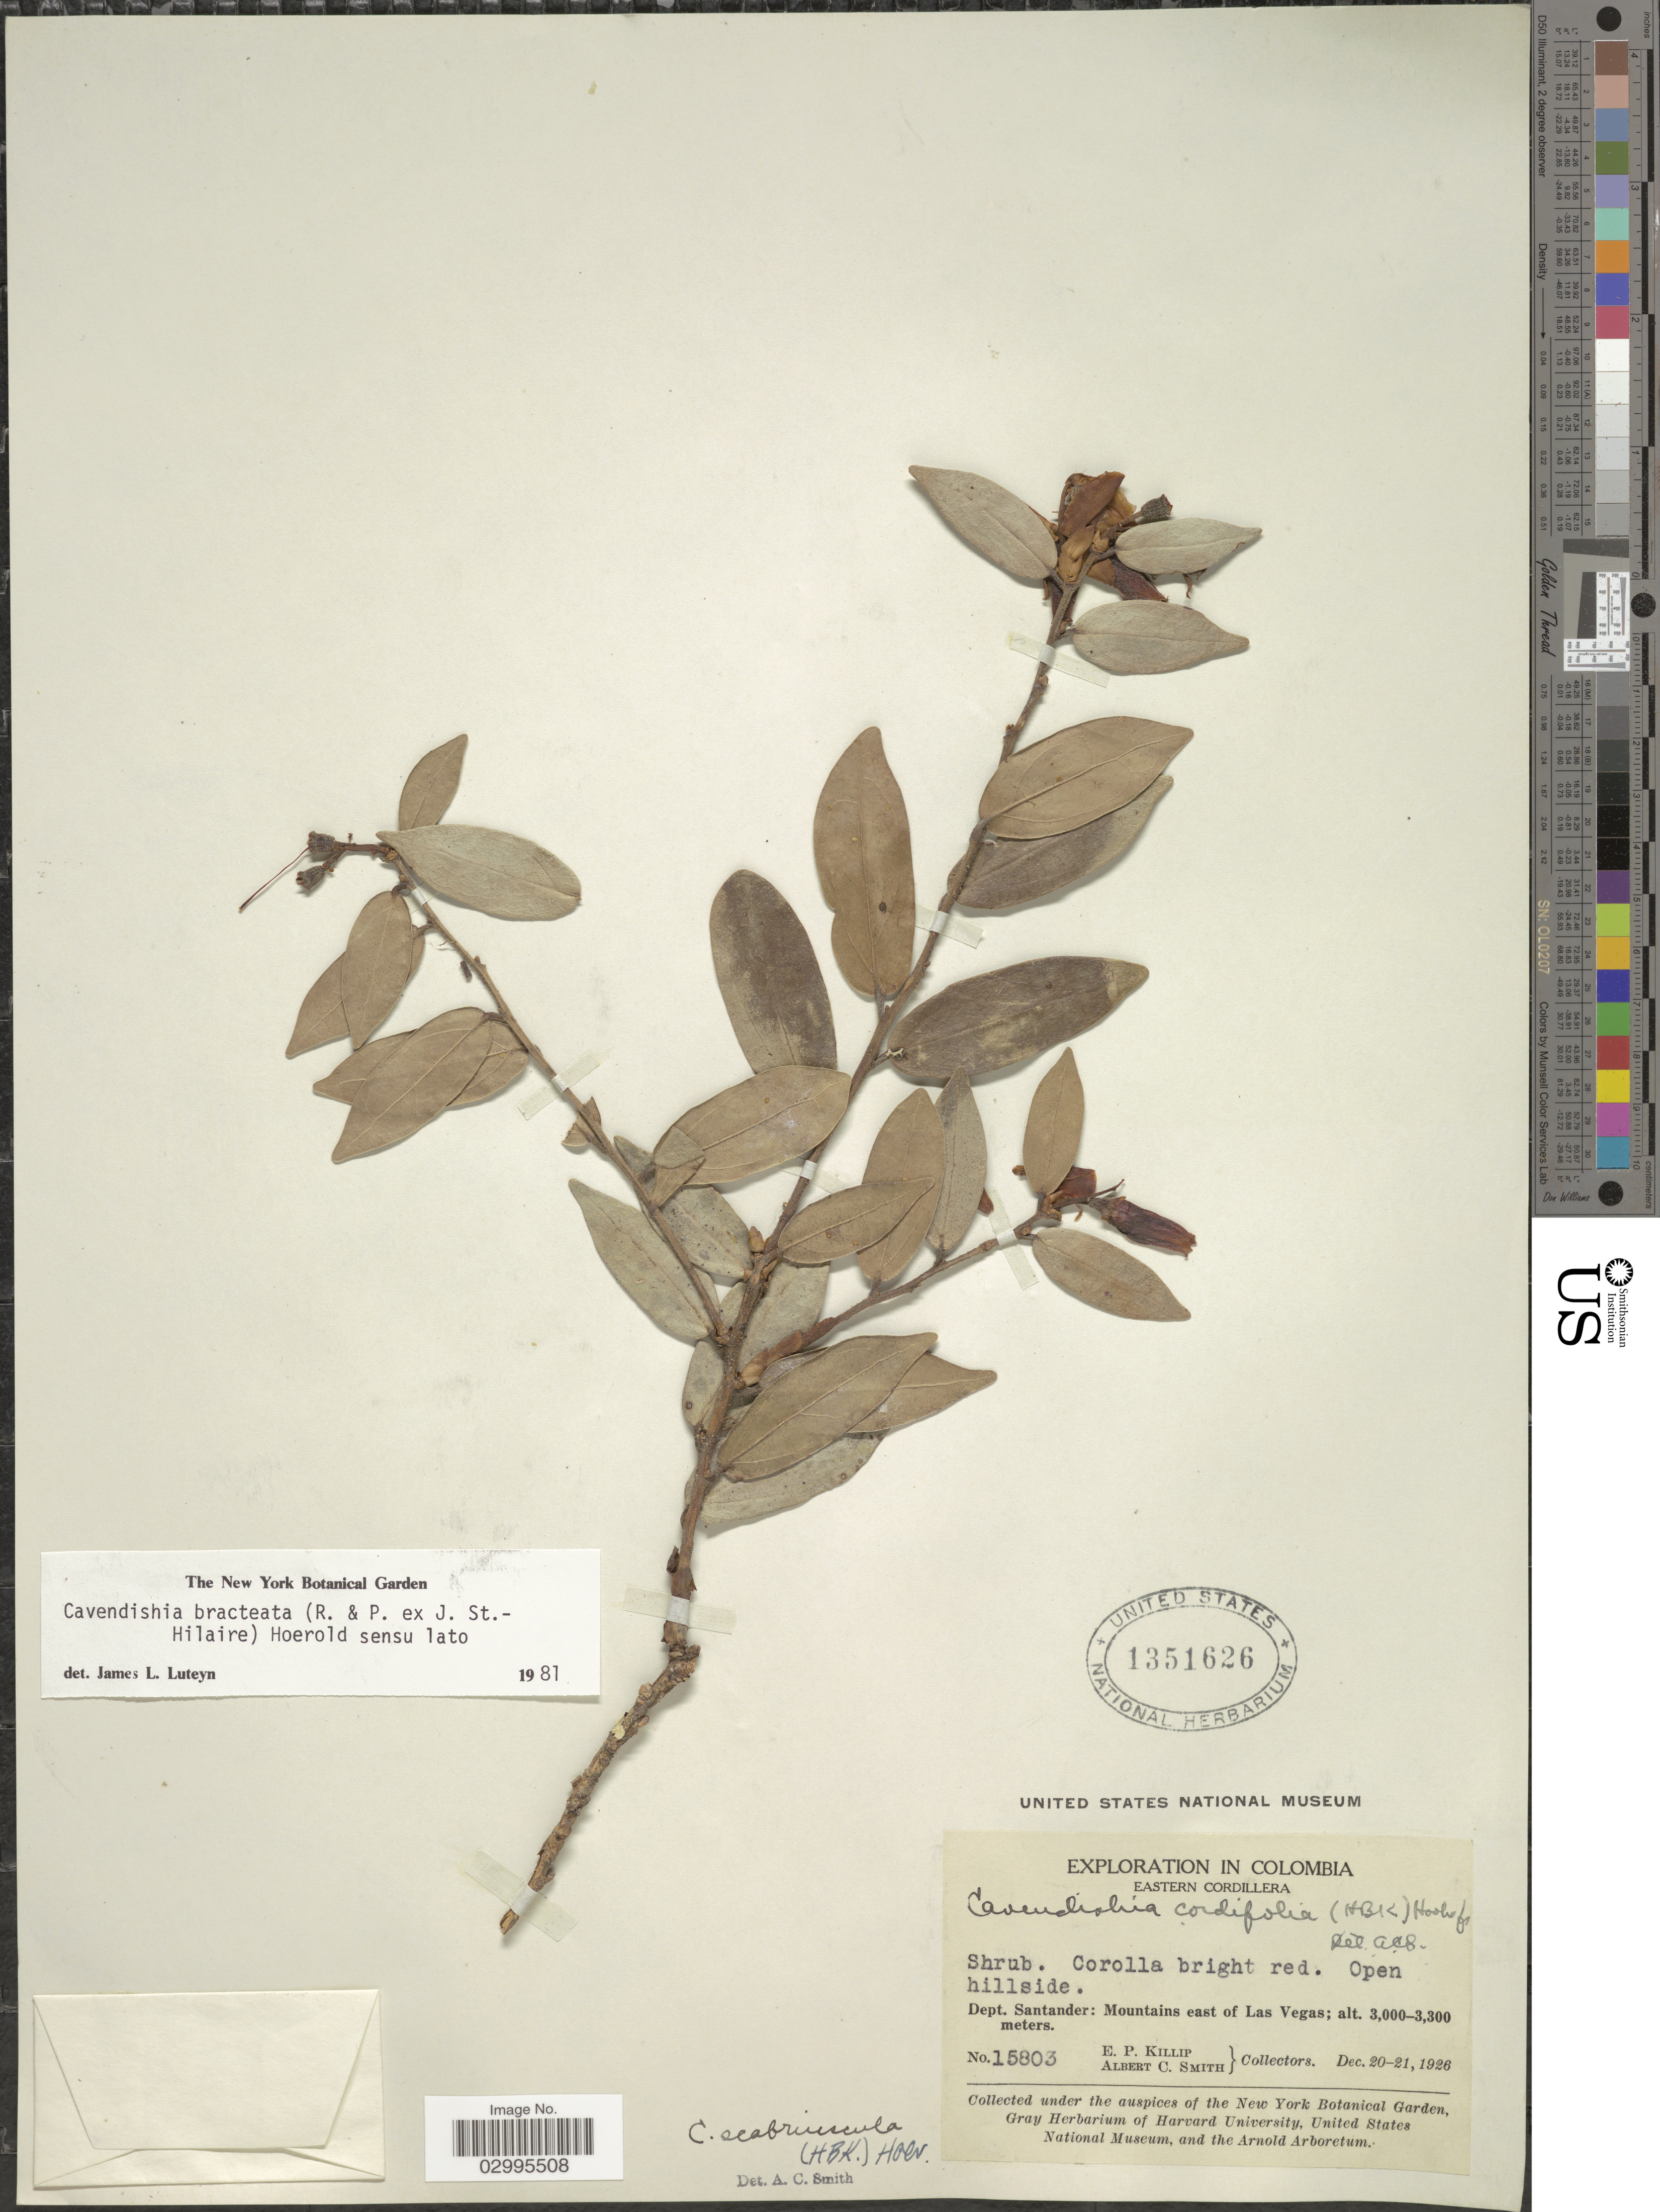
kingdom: Plantae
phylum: Tracheophyta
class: Magnoliopsida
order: Ericales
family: Ericaceae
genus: Cavendishia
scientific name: Cavendishia bracteata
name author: (Ruiz & Pav. ex J. St.-Hil.) Hoerold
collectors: E. P. Killip & A. C. Smith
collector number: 15803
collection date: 1926-12-20/1926-12-21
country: Colombia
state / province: Santander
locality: Eastern Cordillera. Open hillside. Dept. Santander: Mountains east of Las Vegas.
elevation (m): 3000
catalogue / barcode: US 1351626